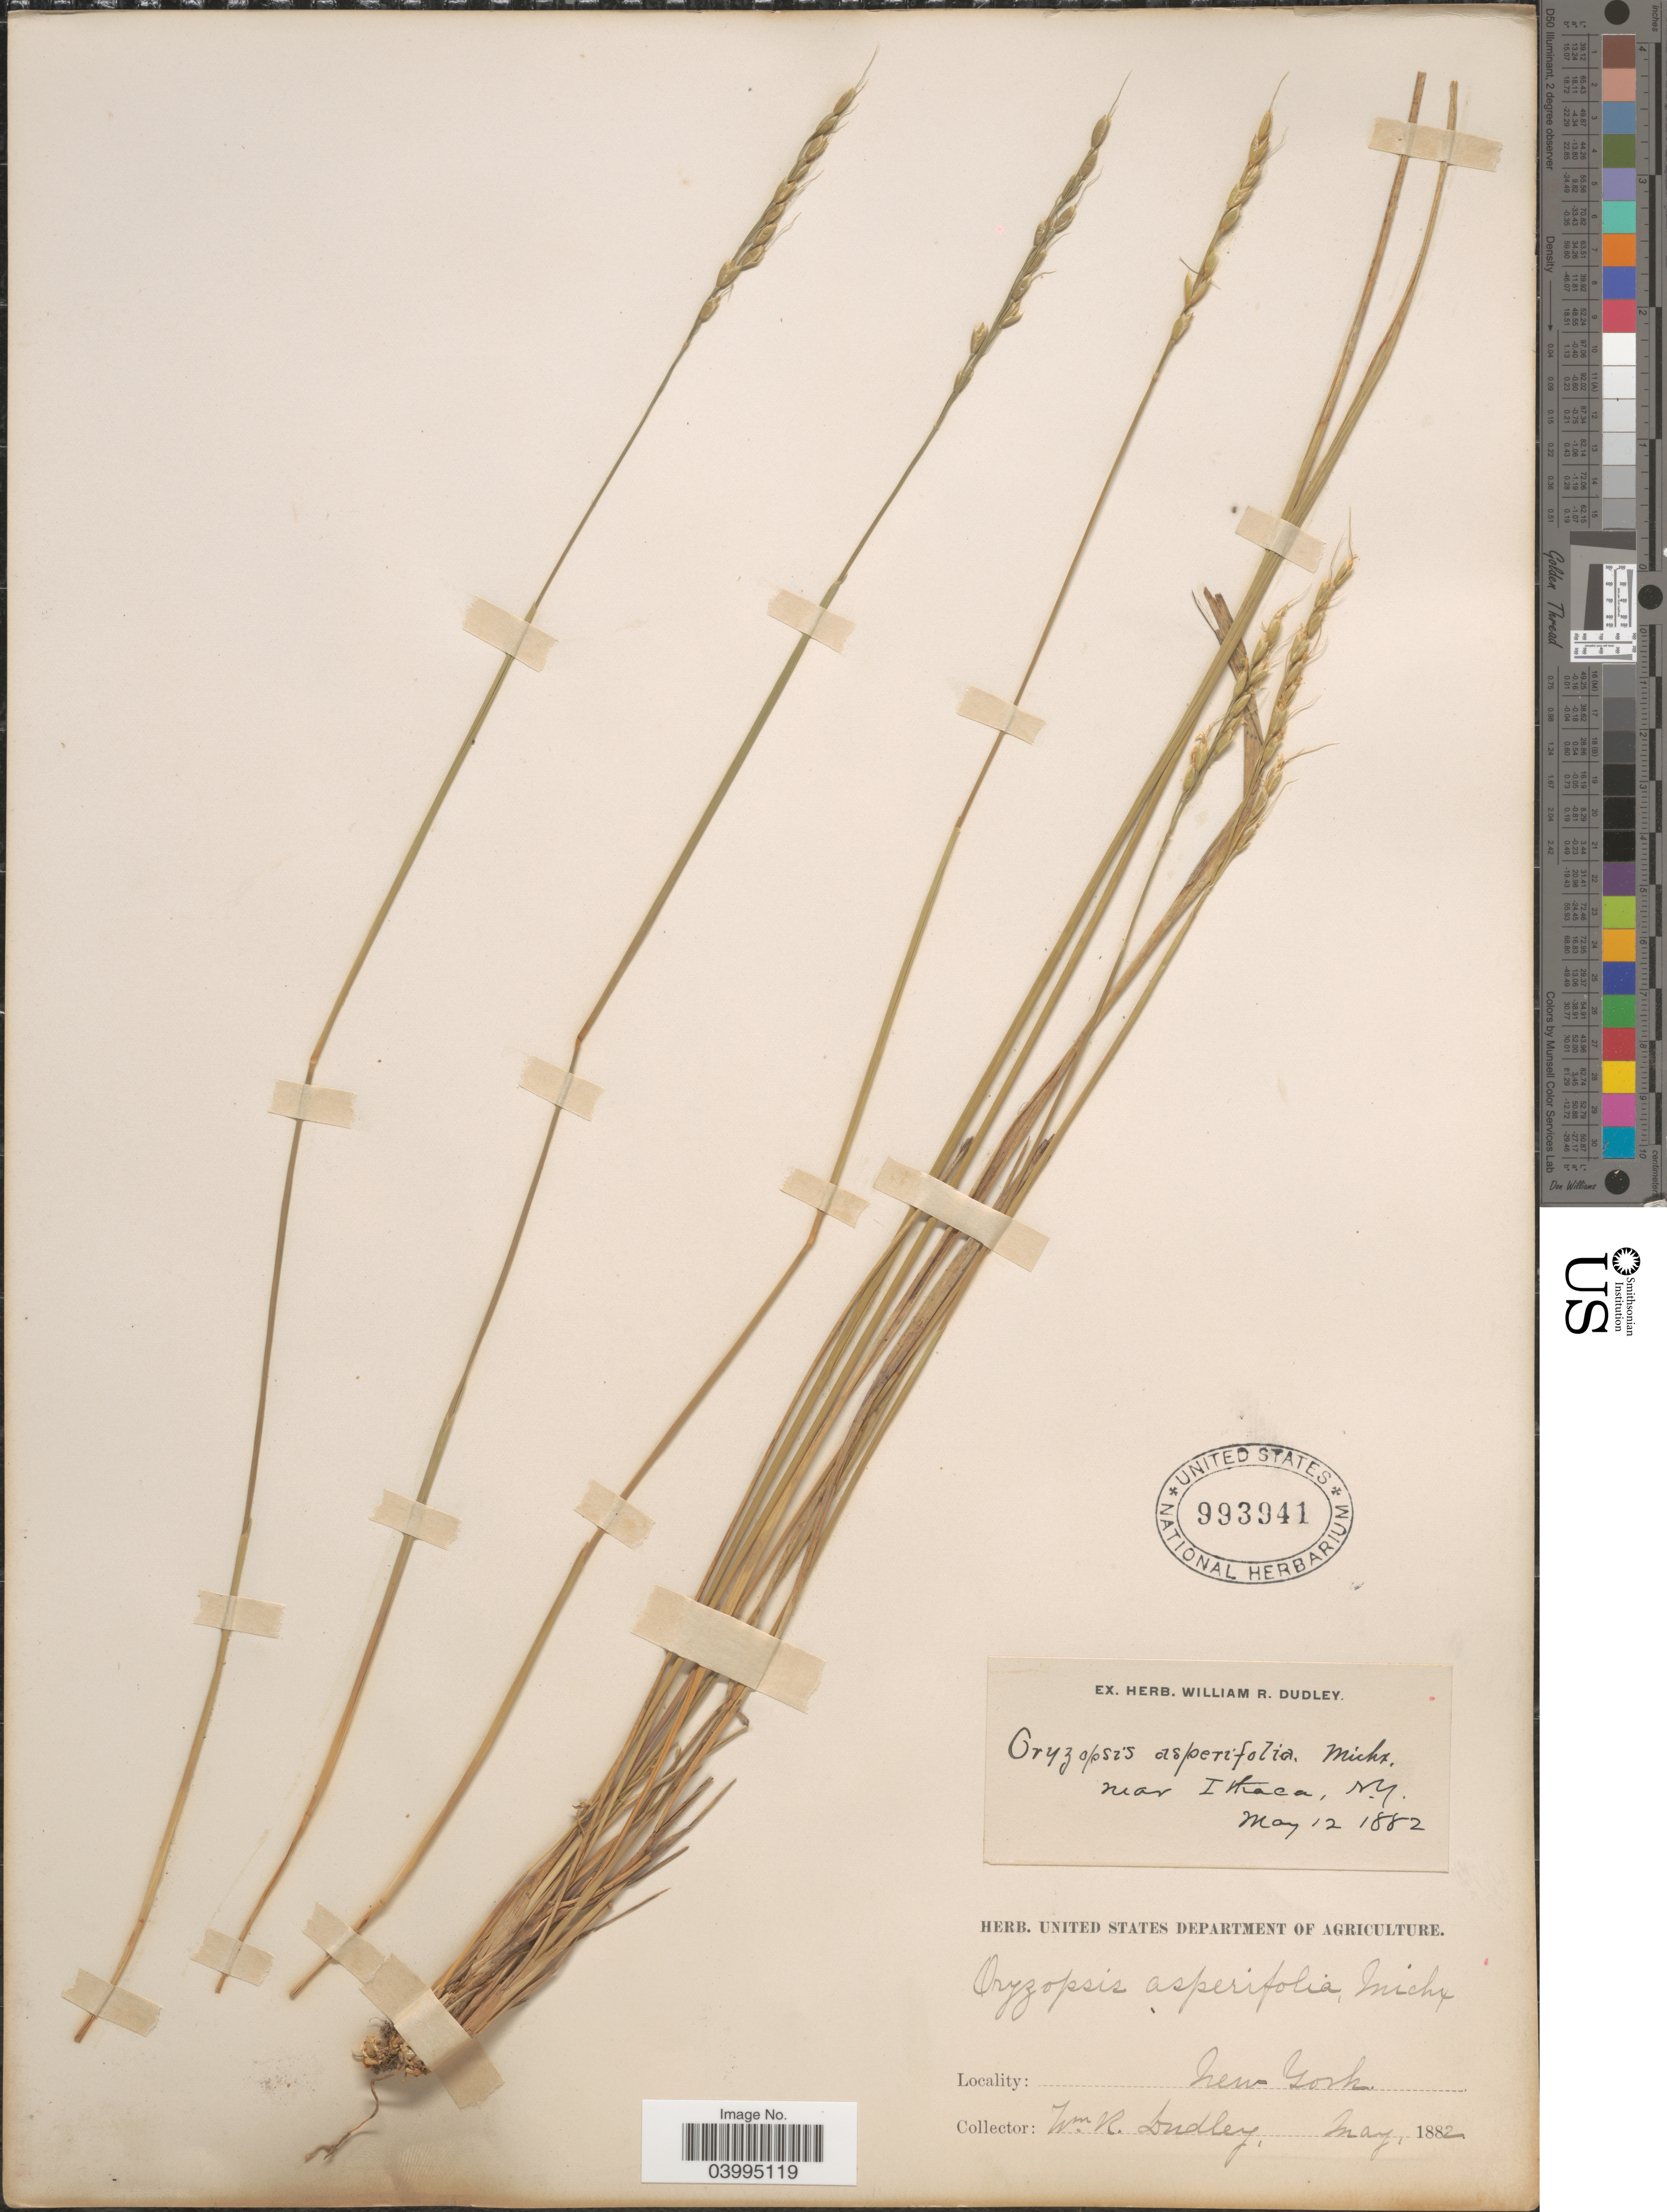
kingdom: Plantae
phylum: Tracheophyta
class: Liliopsida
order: Poales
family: Poaceae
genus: Oryzopsis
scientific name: Oryzopsis asperifolia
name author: Michx.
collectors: W. Dudley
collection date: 1882-05-12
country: United States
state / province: New York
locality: Near Ithaca.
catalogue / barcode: US 993941